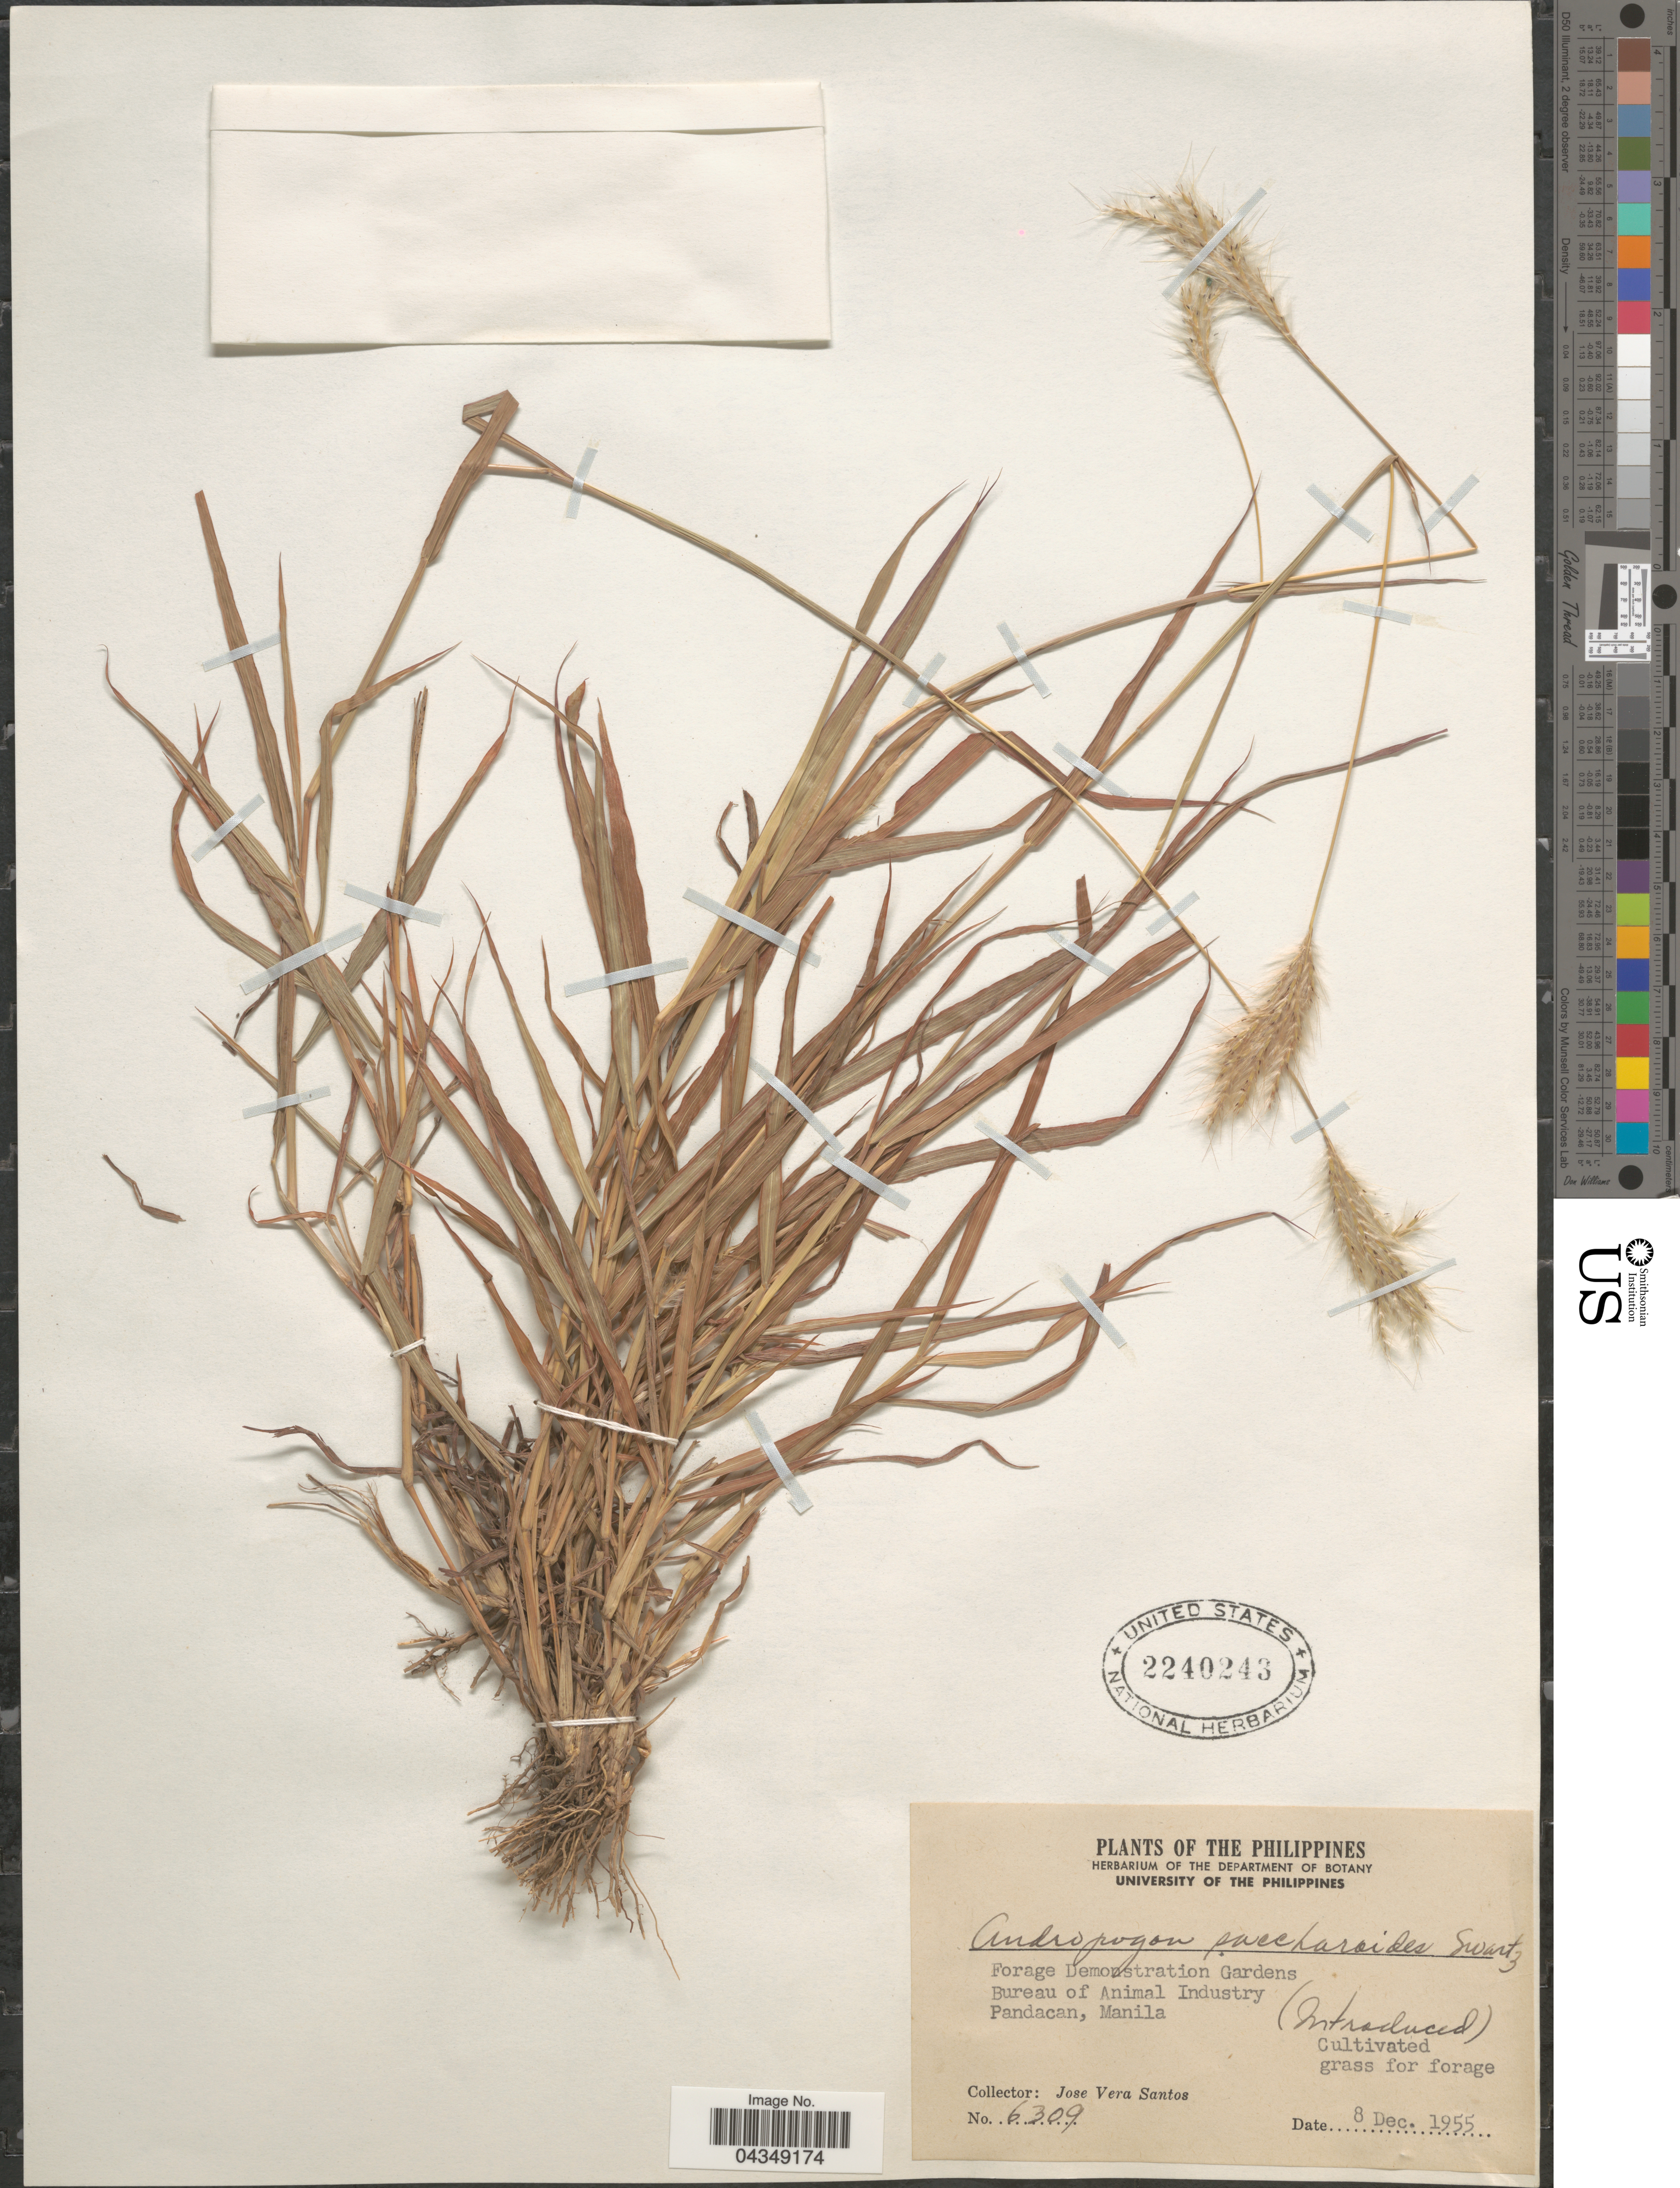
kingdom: Plantae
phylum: Tracheophyta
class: Liliopsida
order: Poales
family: Poaceae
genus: Bothriochloa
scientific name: Bothriochloa saccharoides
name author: (Sw.) Rydb.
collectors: J. Santos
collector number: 6309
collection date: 1955-12-08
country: Philippines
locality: Forage Demonstration Gardens. Bureau of Animal Industry. Pandacan, Manila.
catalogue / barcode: US 2240243